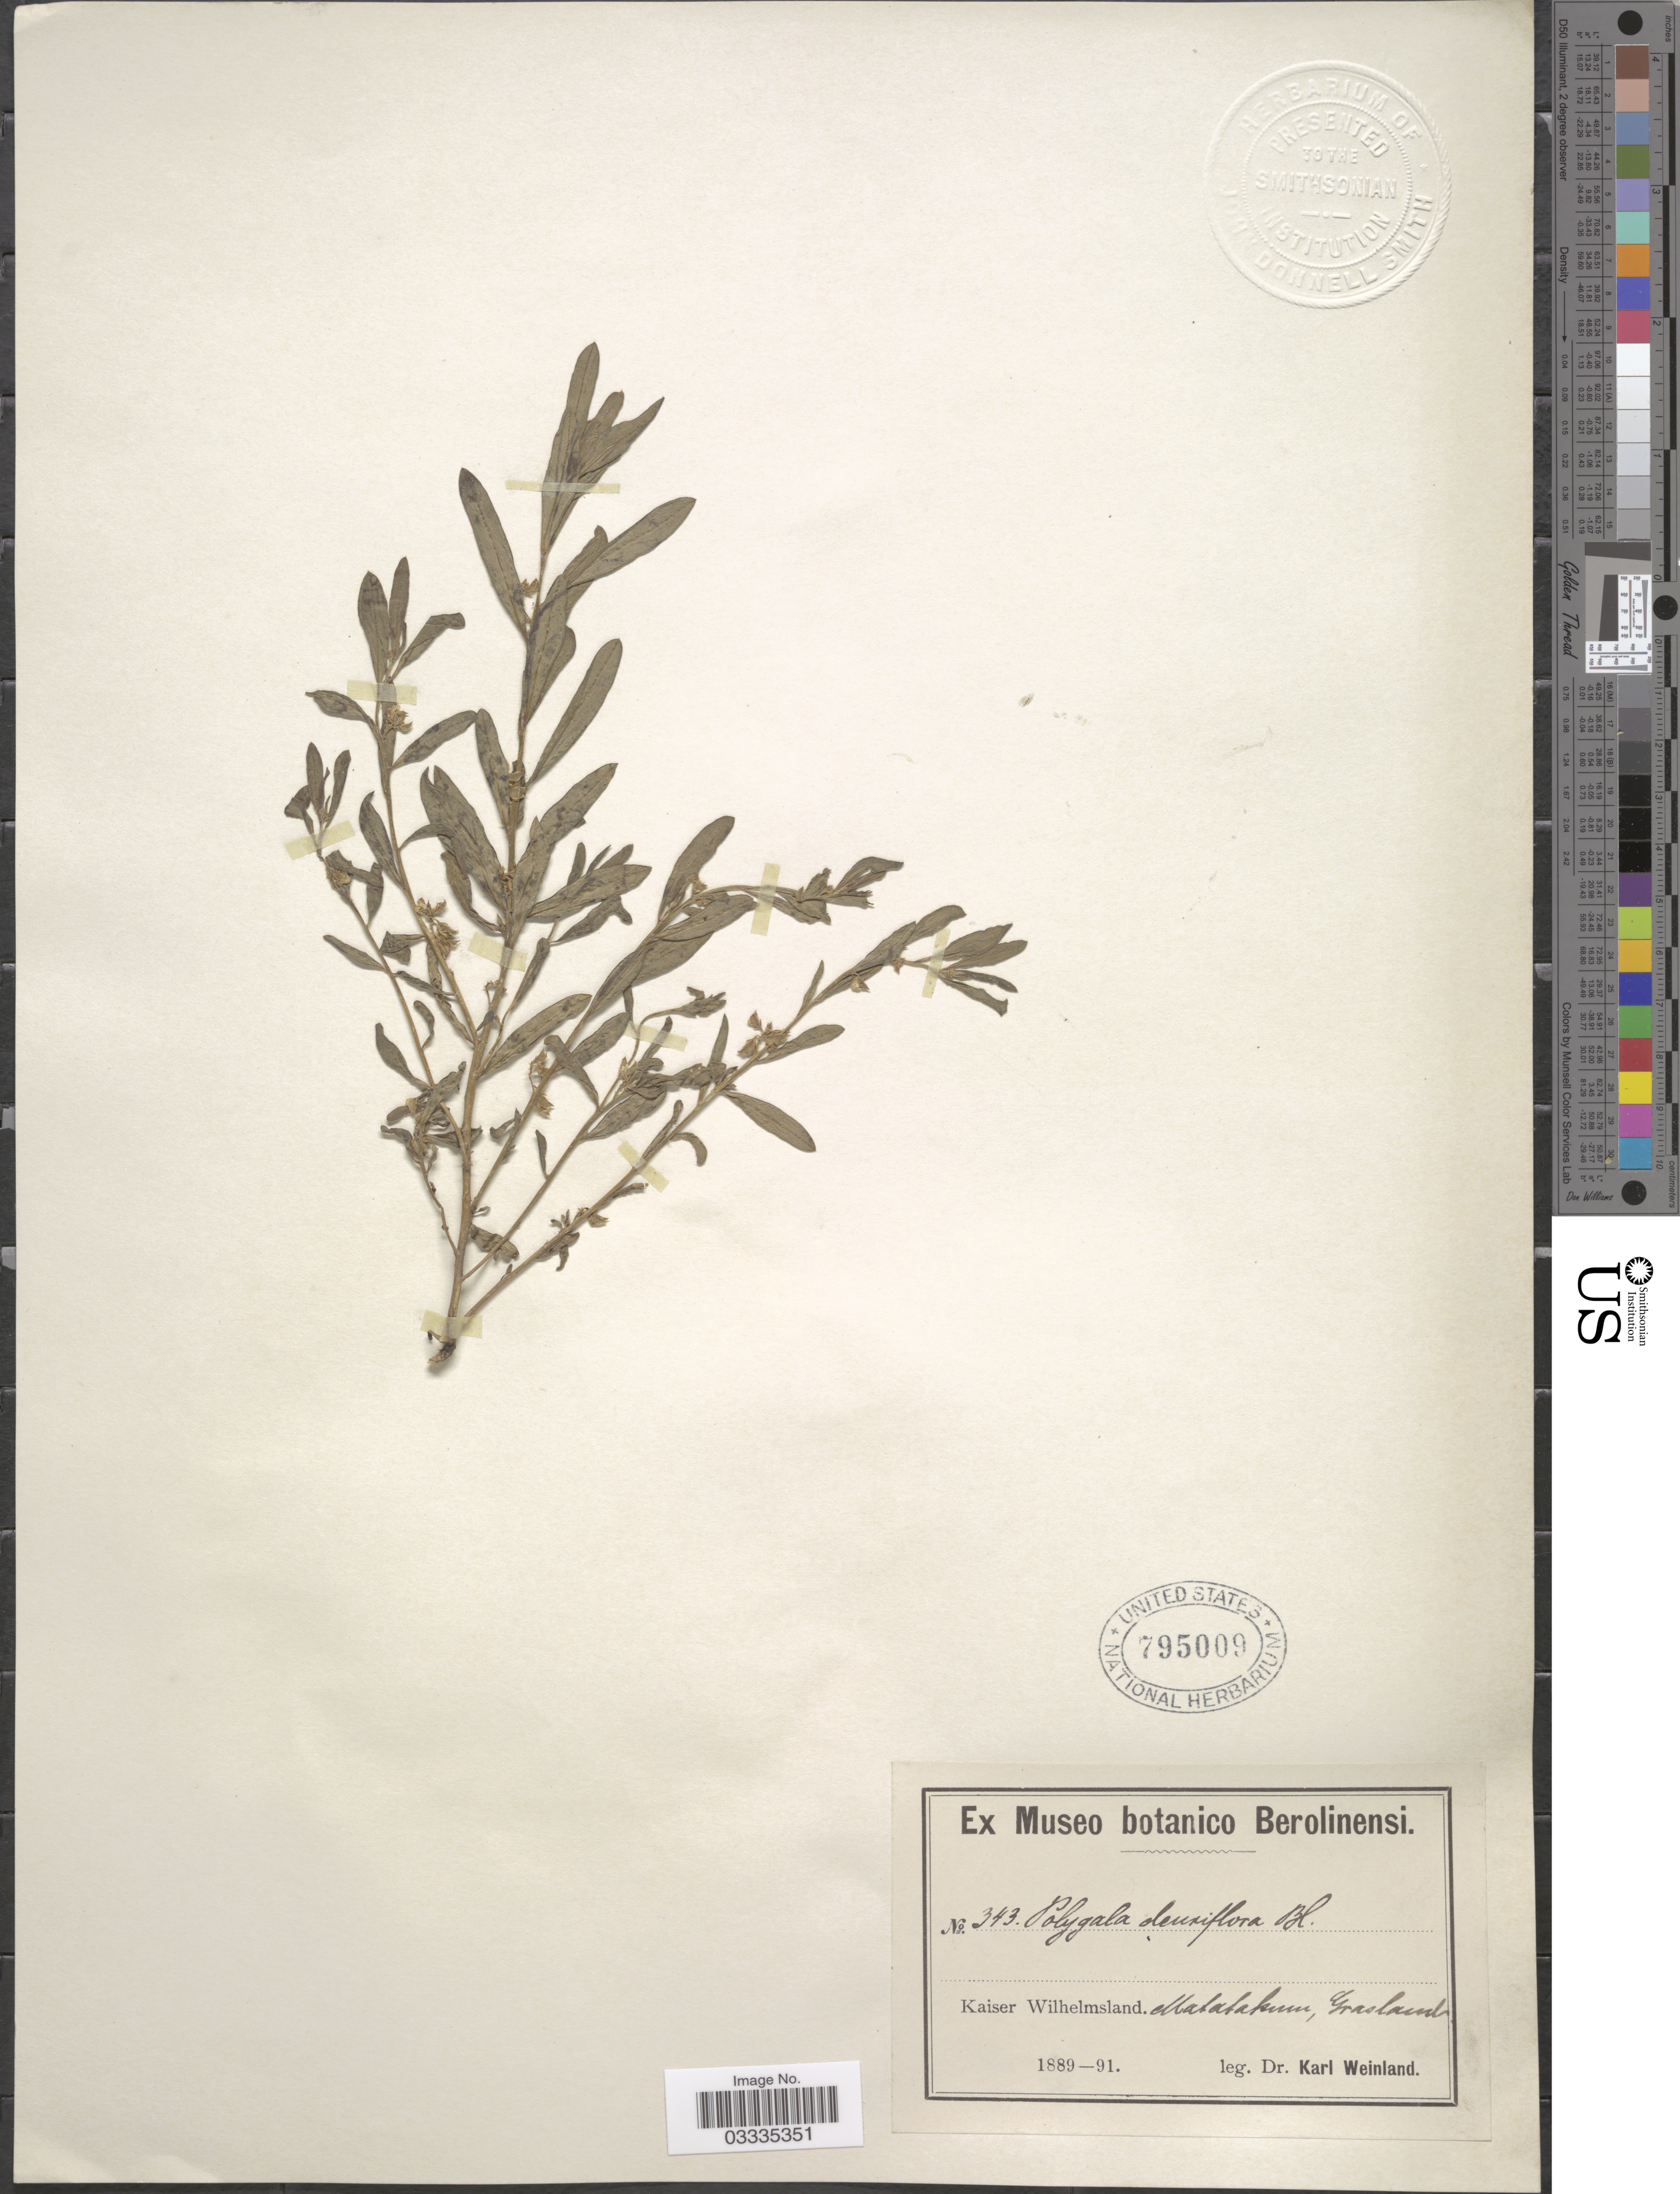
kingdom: Plantae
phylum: Tracheophyta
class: Magnoliopsida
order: Fabales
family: Polygalaceae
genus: Polygala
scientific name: Polygala densiflora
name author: Blume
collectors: K. Weinland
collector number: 343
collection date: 1889/1891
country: Papua New Guinea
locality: Kaiser Wilhelmsland. Matatakum, Grasland.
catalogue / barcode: US 795009